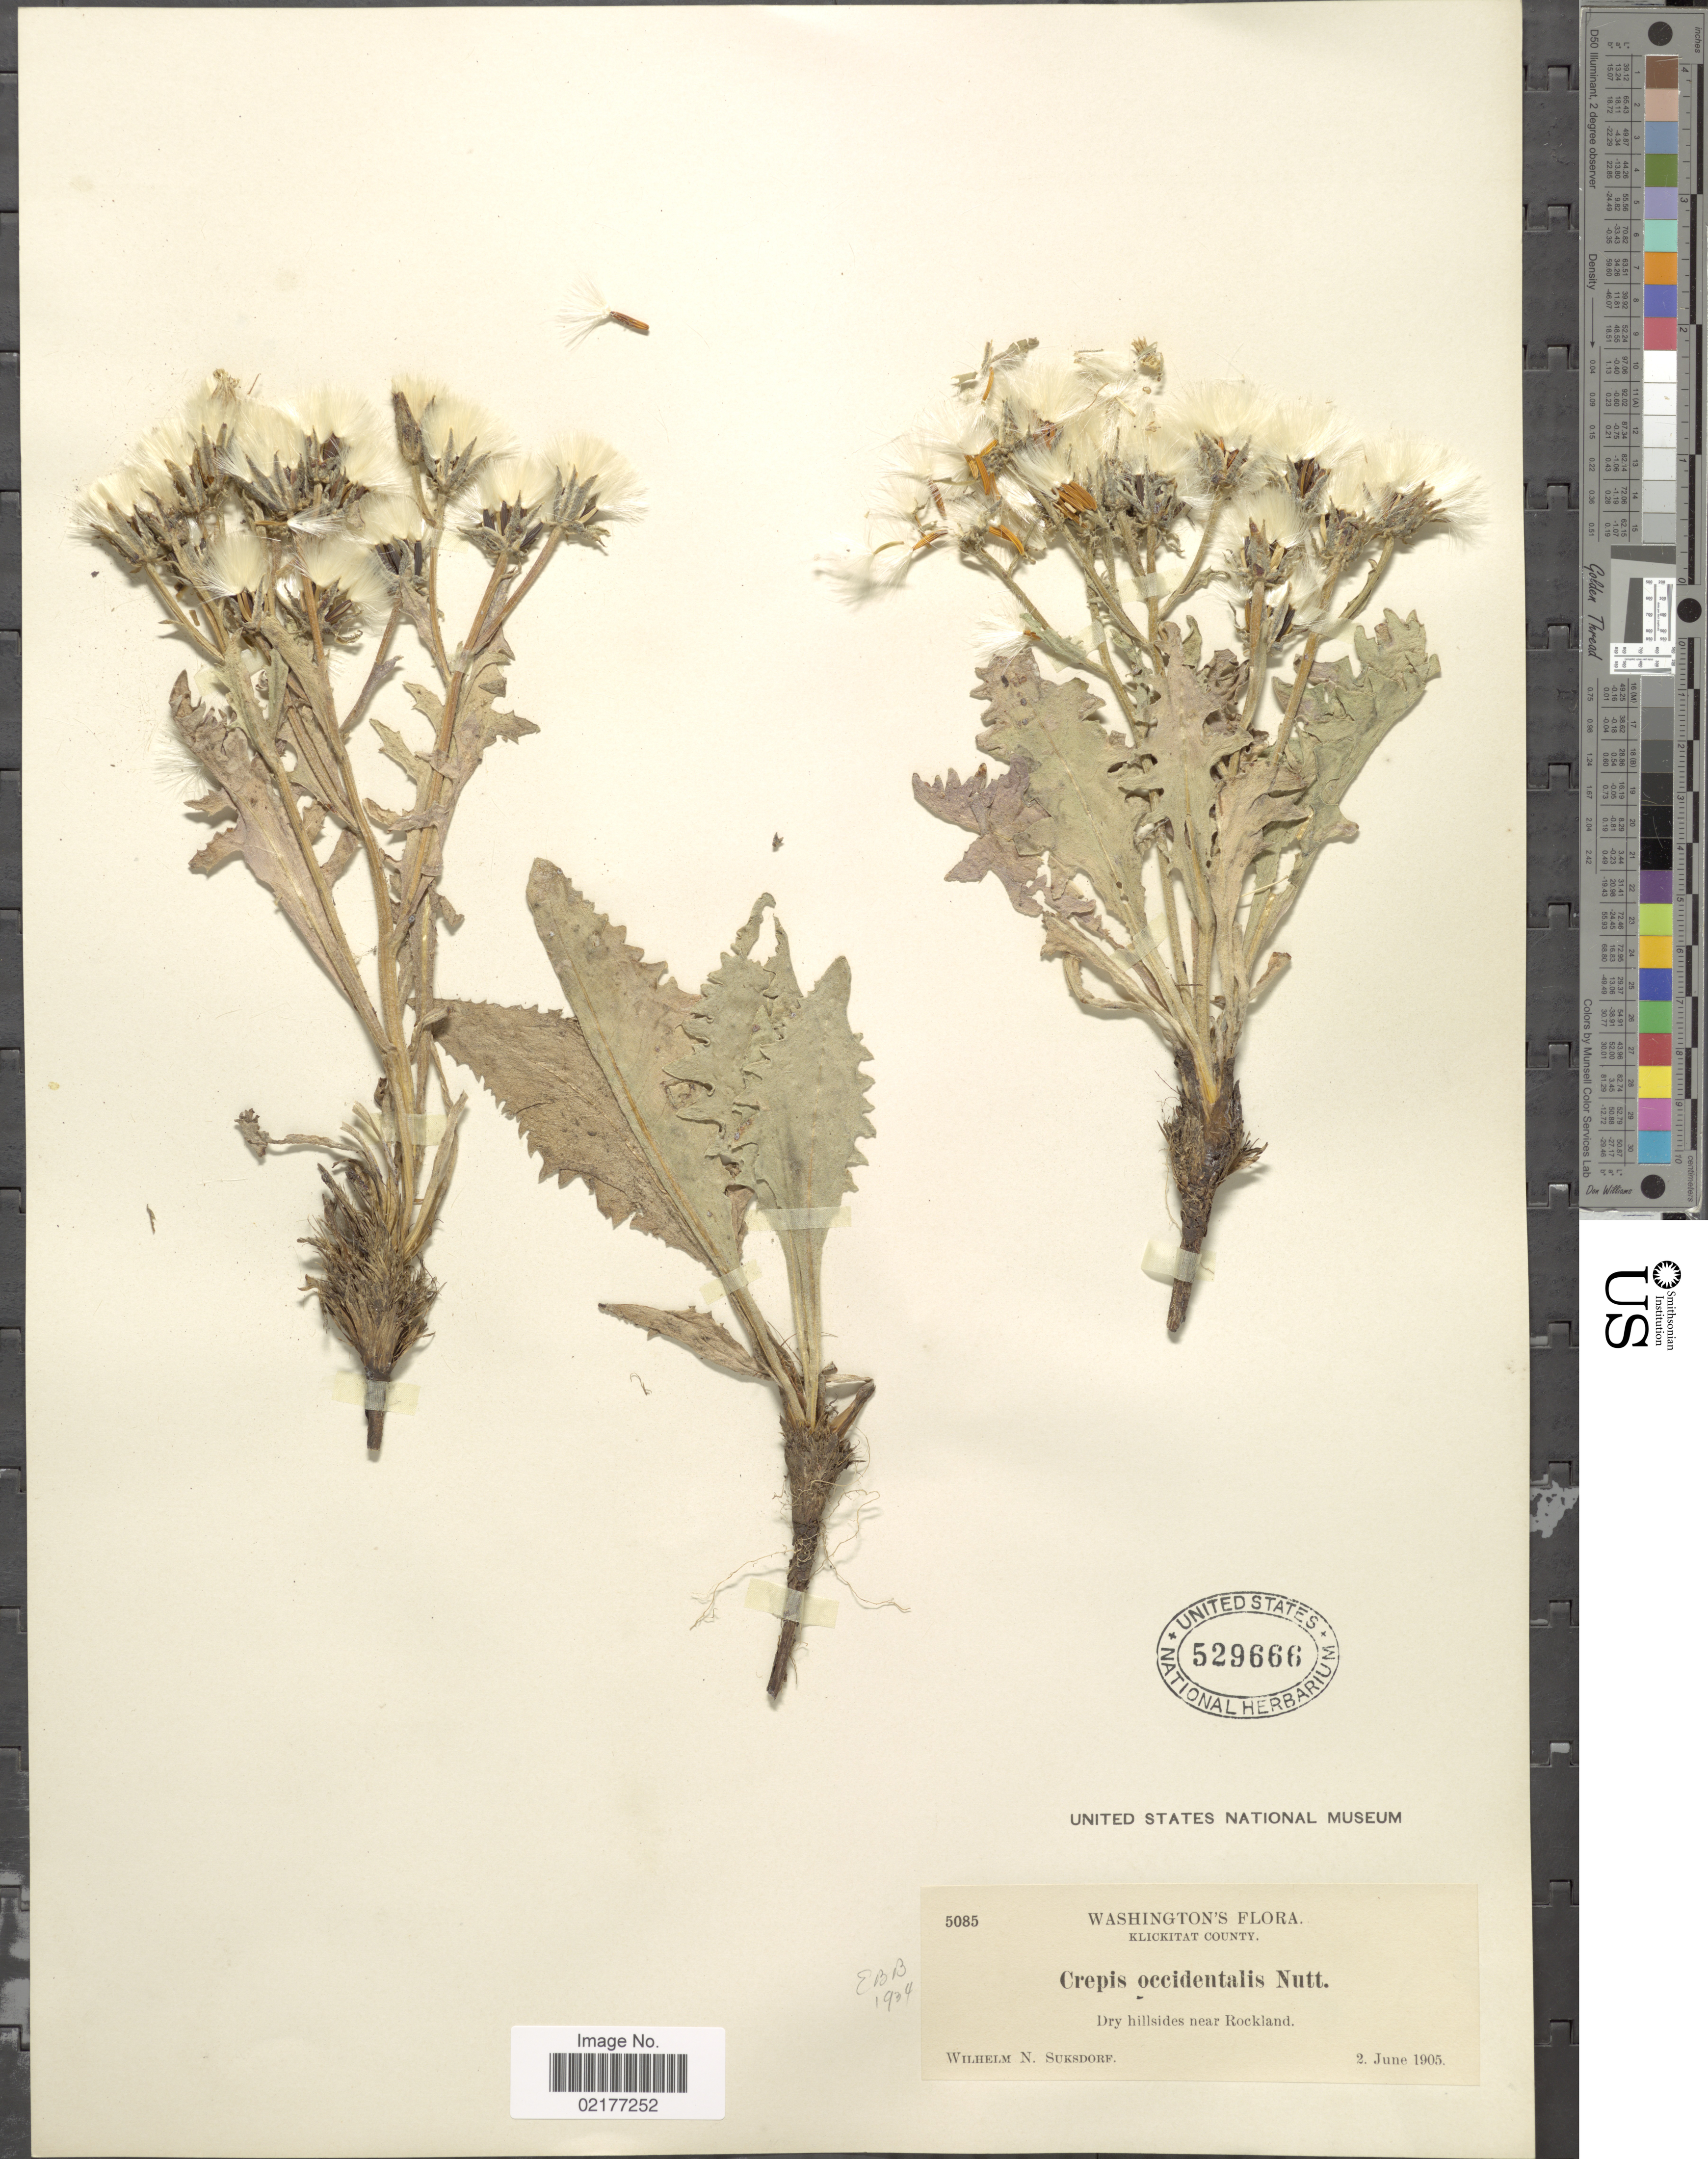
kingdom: Plantae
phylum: Tracheophyta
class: Magnoliopsida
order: Asterales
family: Asteraceae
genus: Crepis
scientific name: Crepis occidentalis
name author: Nutt.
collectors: W. N. Suksdorf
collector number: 5085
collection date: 1905-06-02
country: United States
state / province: Washington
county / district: Klickitat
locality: Klickitat County, Dry hillsides near Rockland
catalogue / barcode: US 529666